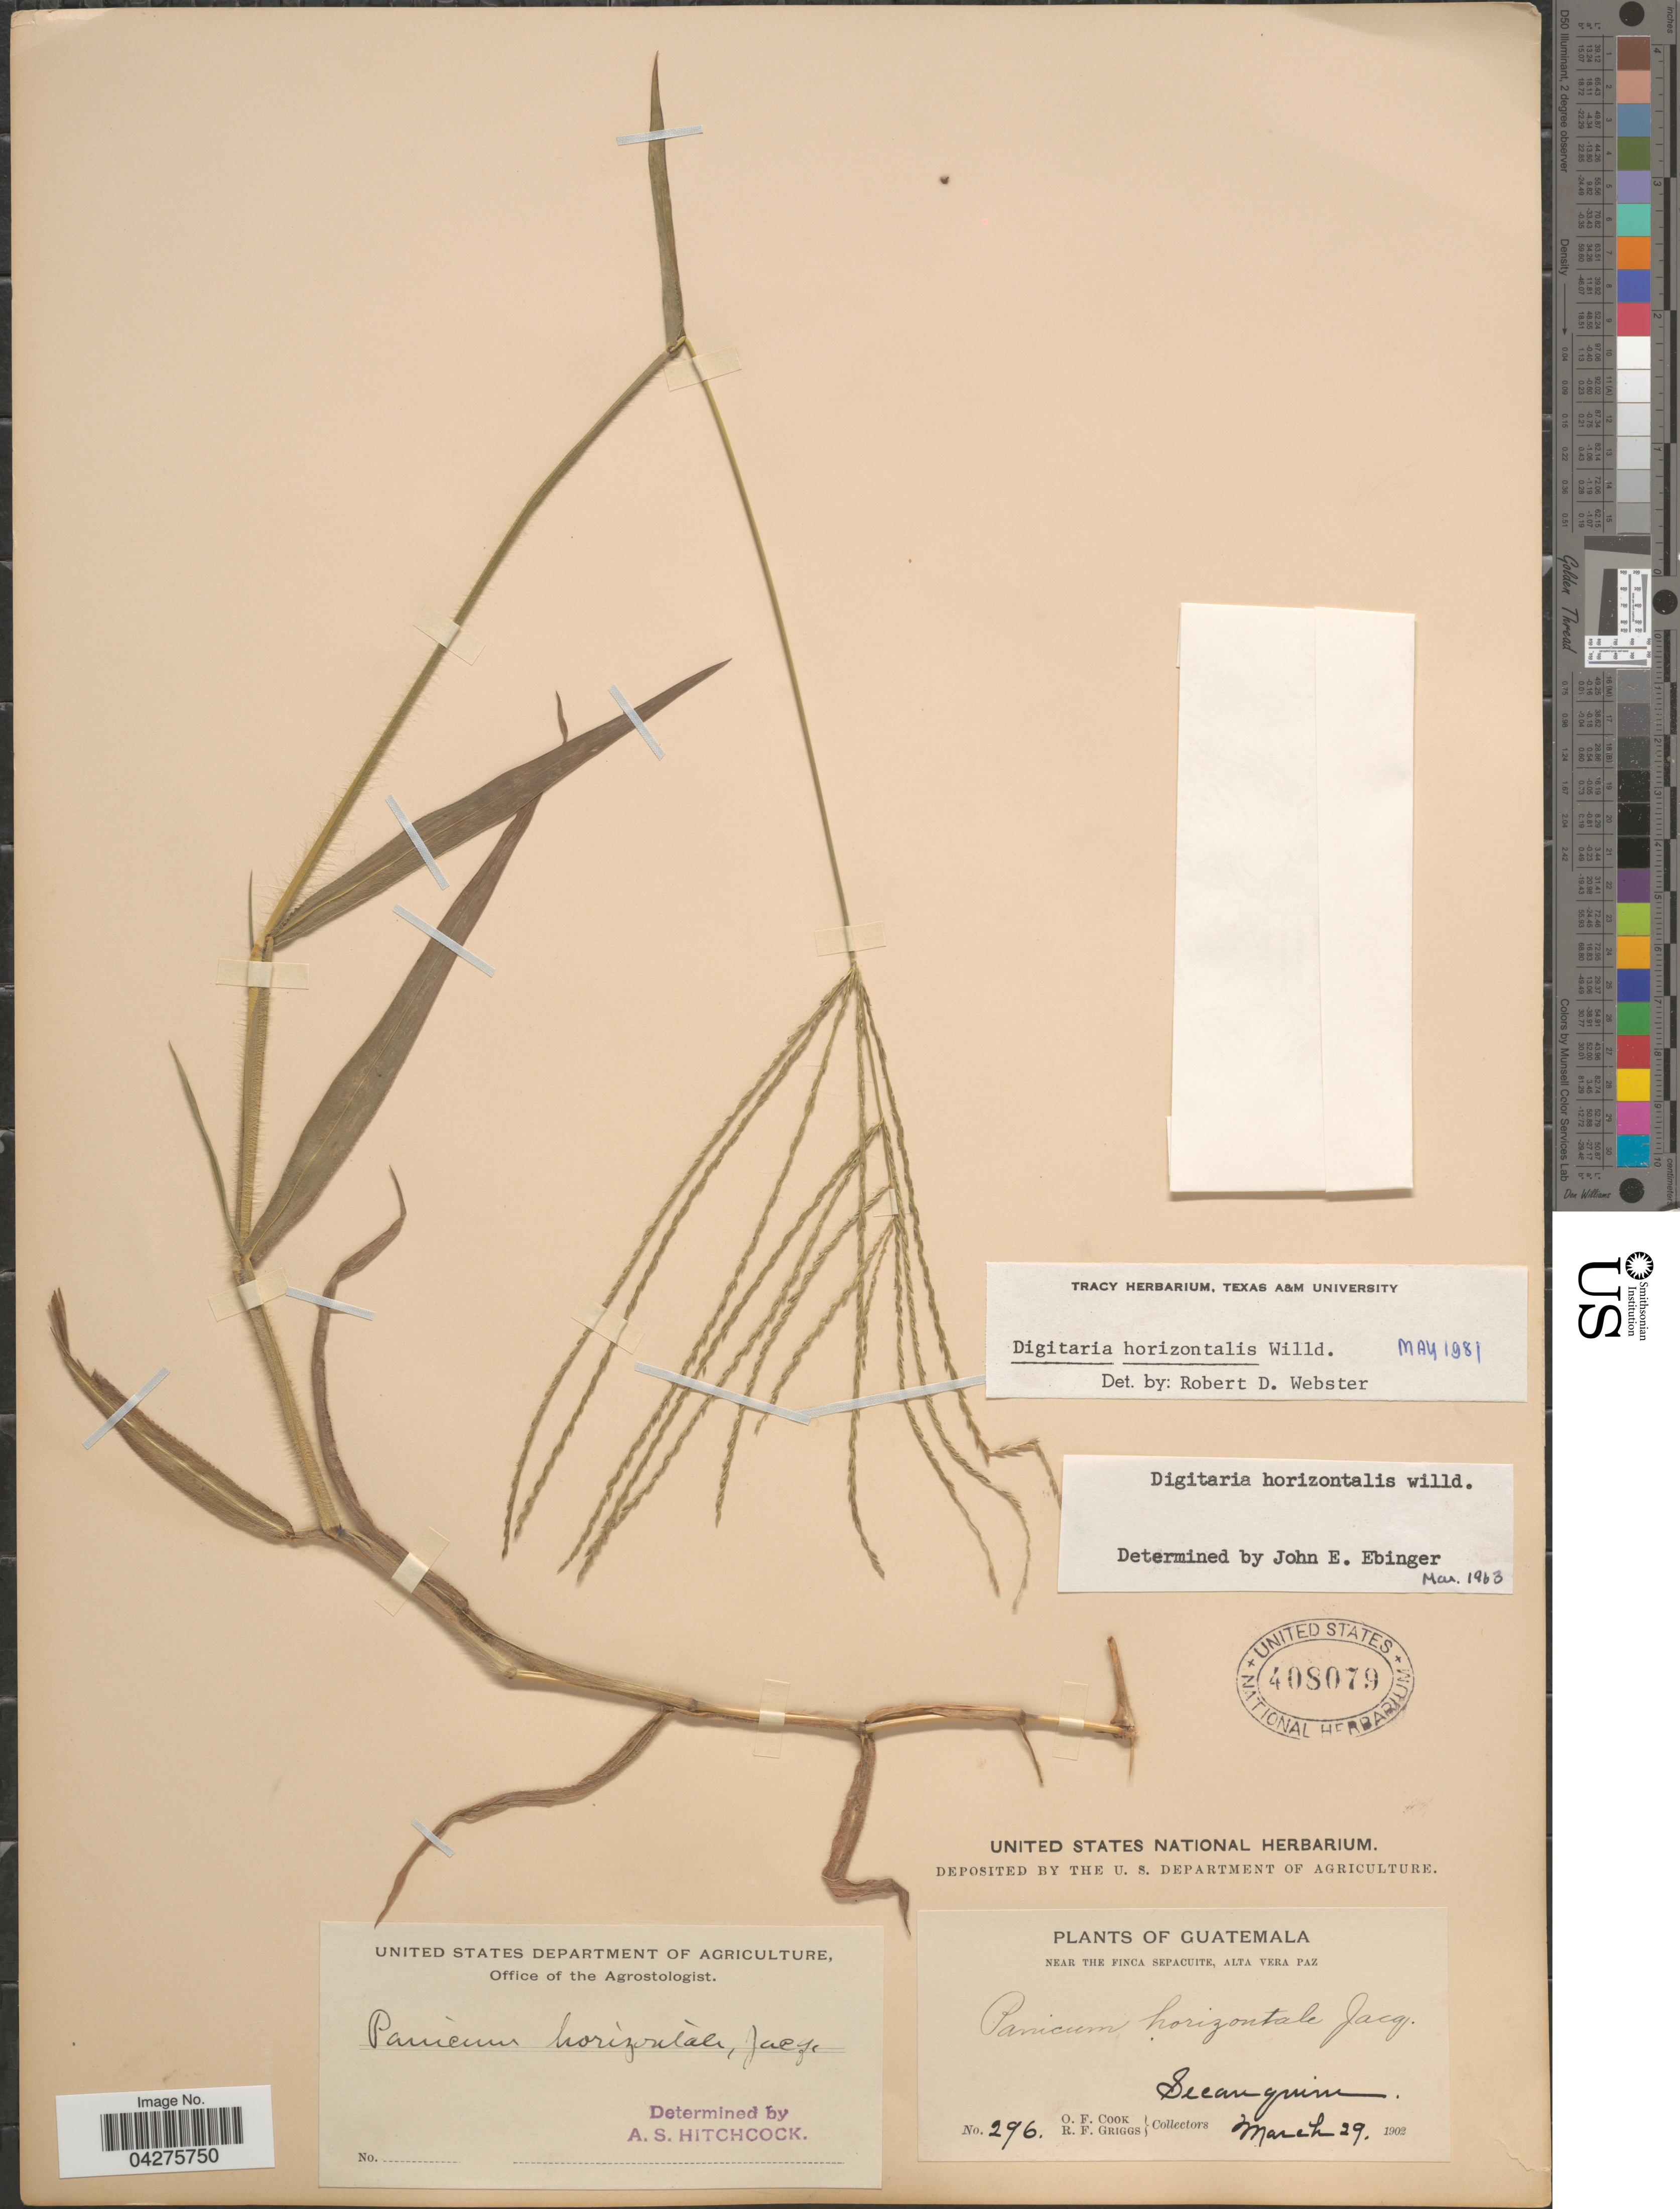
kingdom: Plantae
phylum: Tracheophyta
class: Liliopsida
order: Poales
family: Poaceae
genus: Digitaria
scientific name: Digitaria horizontalis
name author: Willd.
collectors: O. F. Cook & R. F. Griggs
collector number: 296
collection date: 1902-03-29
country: Guatemala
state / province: Alta Verapaz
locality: Near the Finca Sepacuite. Secanquin.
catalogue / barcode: US 408079